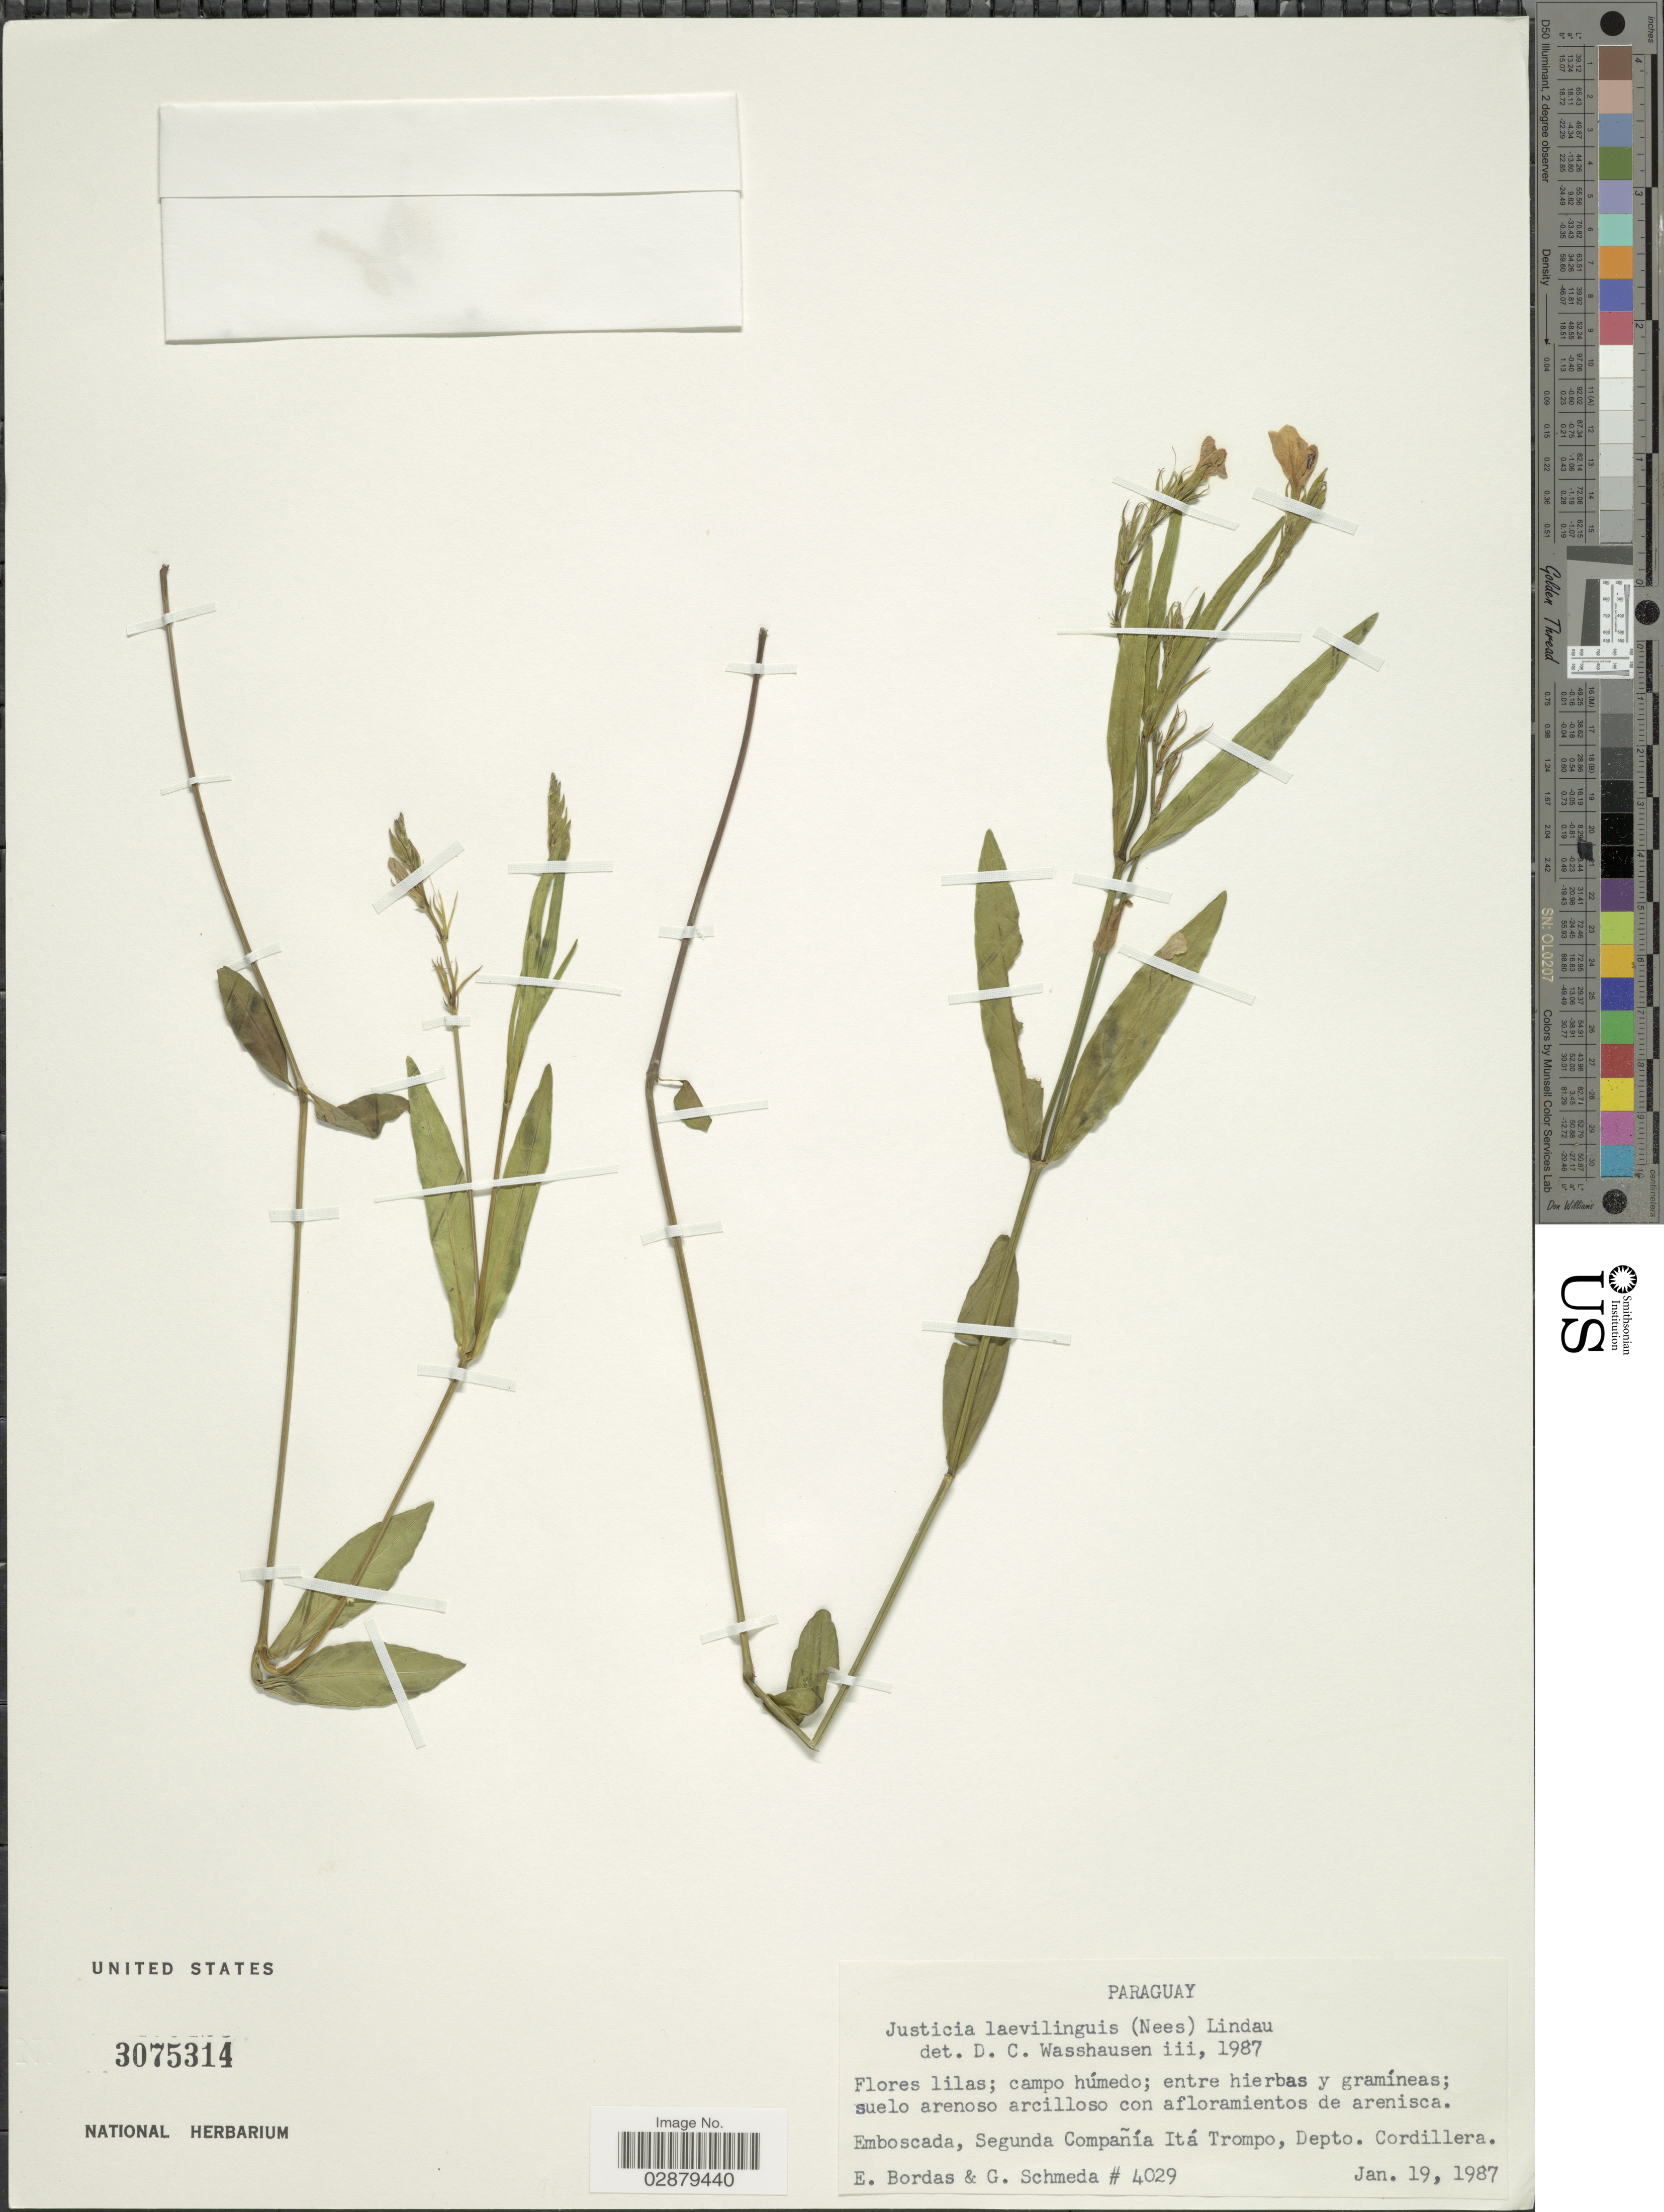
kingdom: Plantae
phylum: Tracheophyta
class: Magnoliopsida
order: Lamiales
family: Acanthaceae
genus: Justicia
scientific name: Justicia laevilinguis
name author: (Nees) Lindau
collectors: E. Bordas & G. Schmeda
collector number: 4029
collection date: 1987-01-19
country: Paraguay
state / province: Cordillera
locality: Emboscada, Segunda Compañía Itá Trompo, Depto. Cordillera.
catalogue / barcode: US 3075314